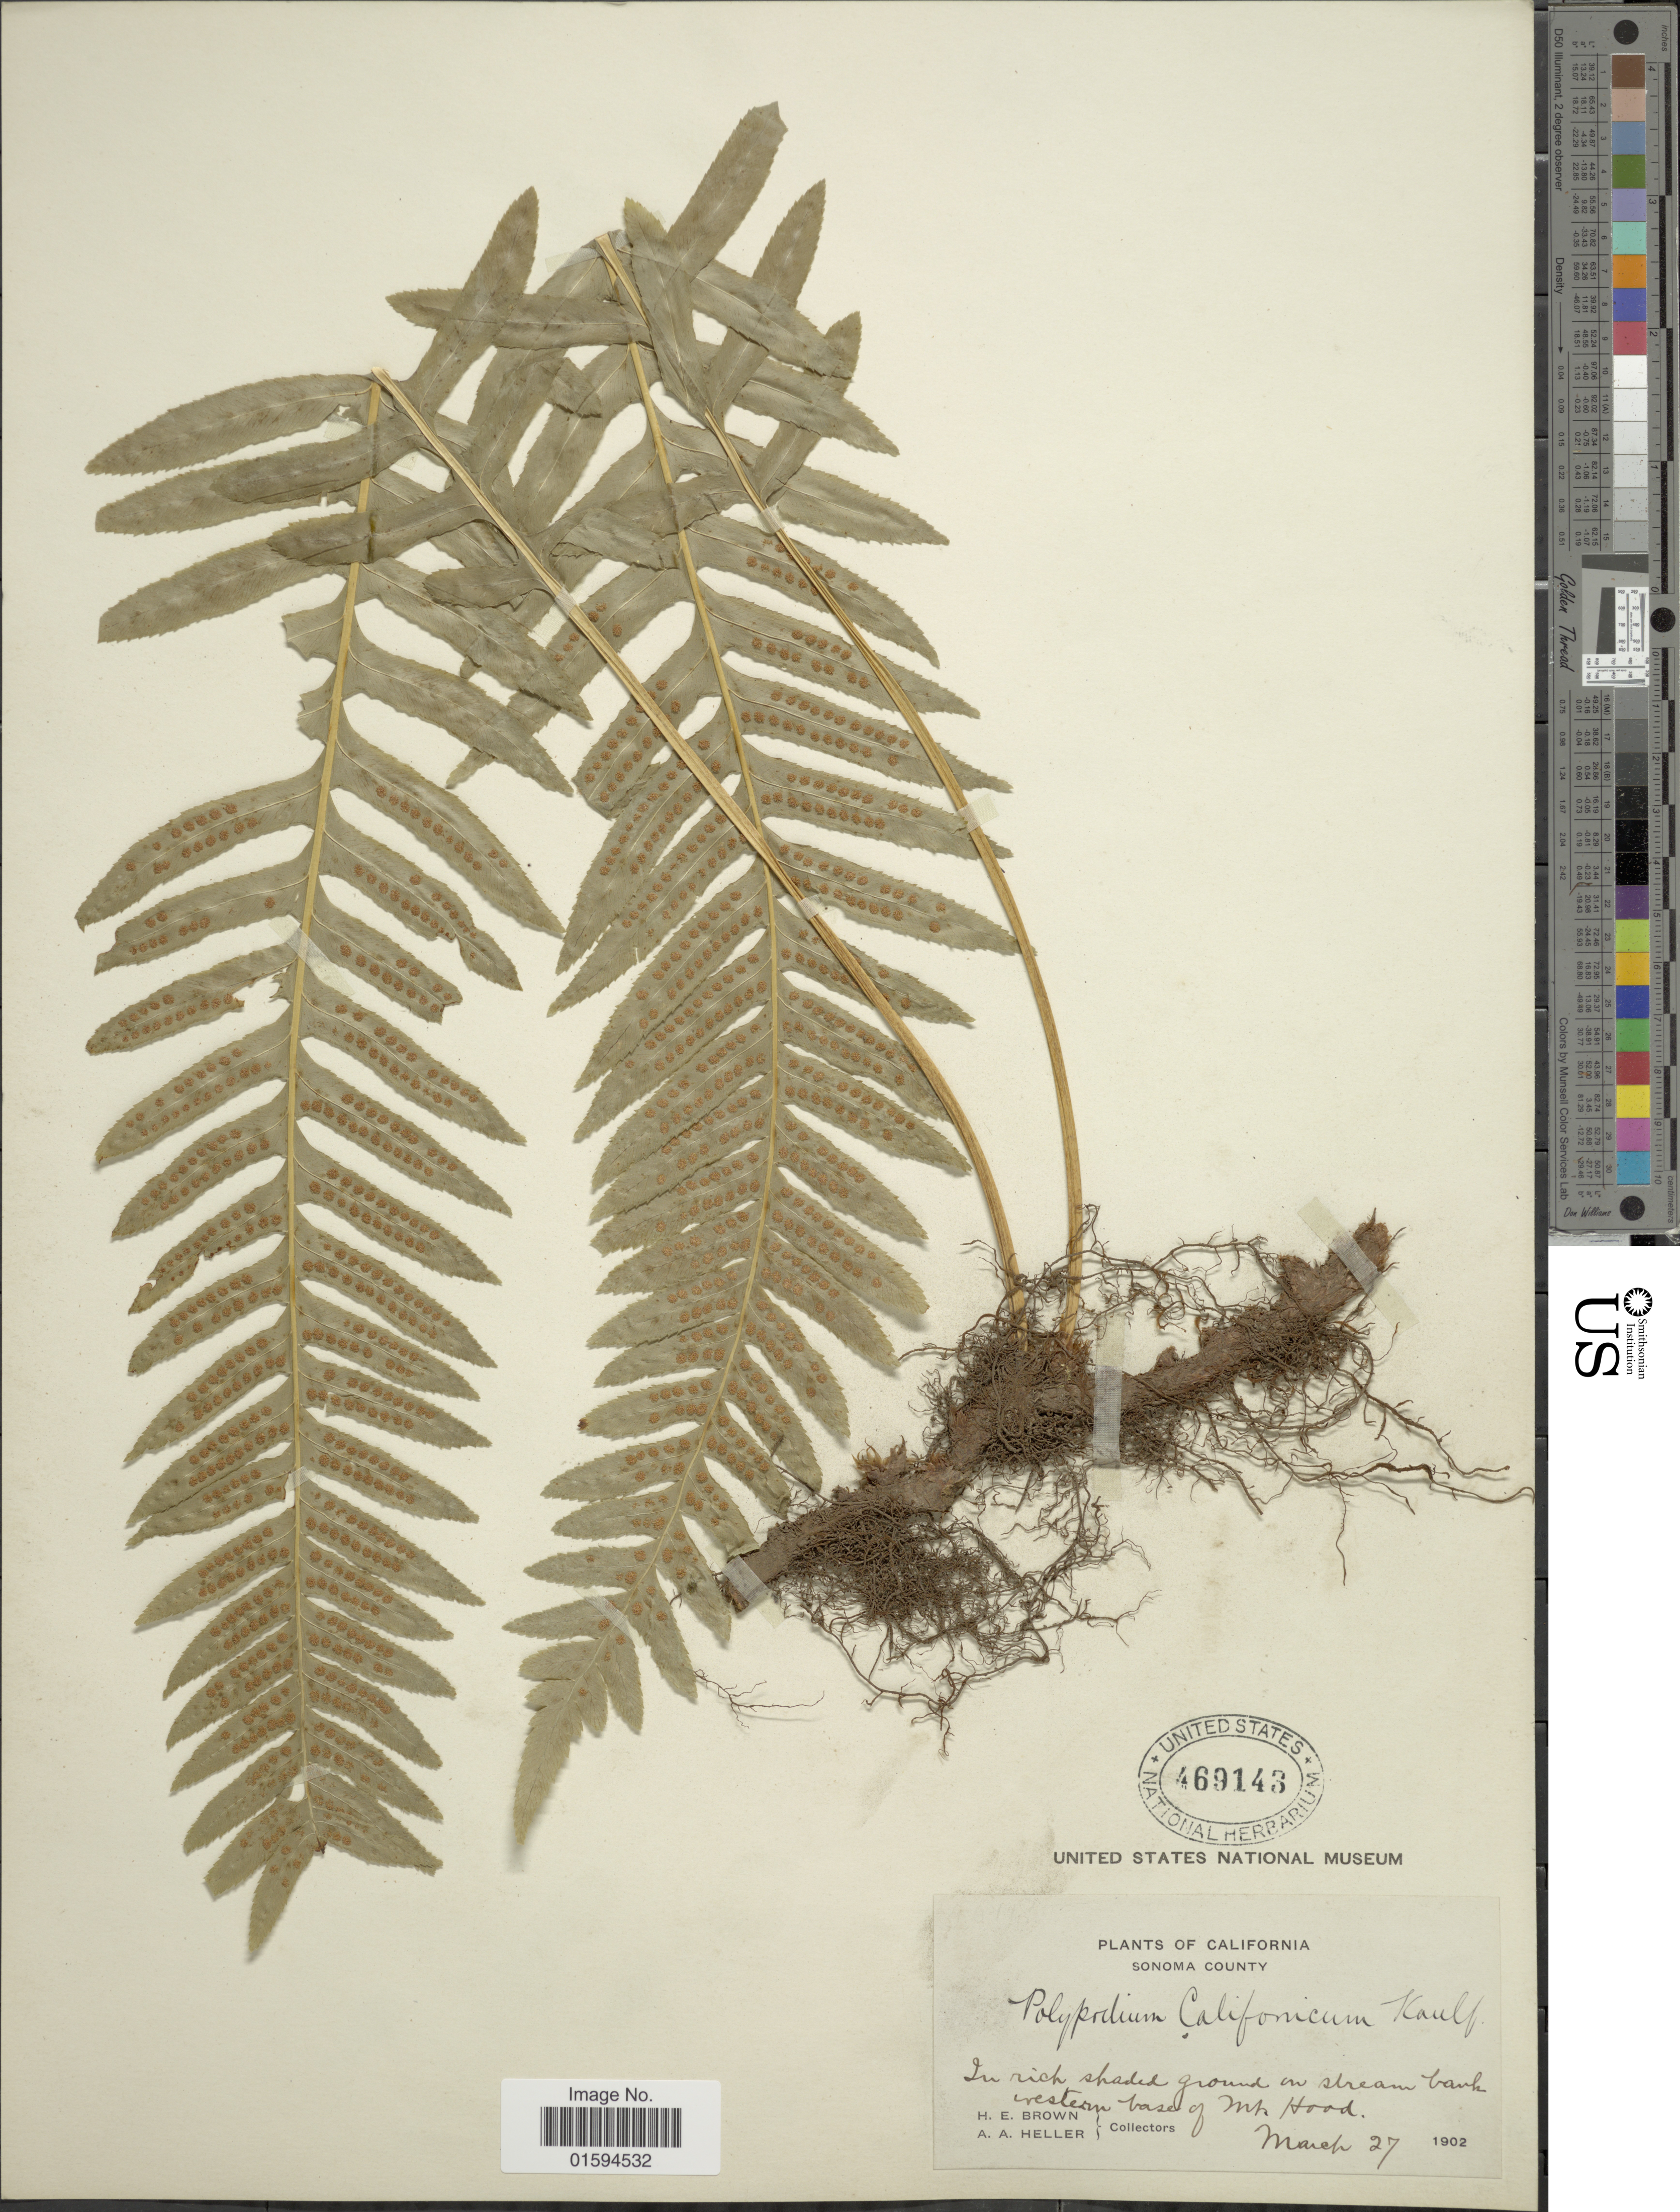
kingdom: Plantae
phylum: Tracheophyta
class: Polypodiopsida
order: Polypodiales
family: Polypodiaceae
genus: Polypodium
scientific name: Polypodium californicum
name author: Kaulf.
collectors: H. E. Brown & A. A. Heller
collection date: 1902-03-27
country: United States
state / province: California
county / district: Sonoma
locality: Sonoma County, in rich shaded ground on stream bank western based of Mts. Hood.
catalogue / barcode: US 469143